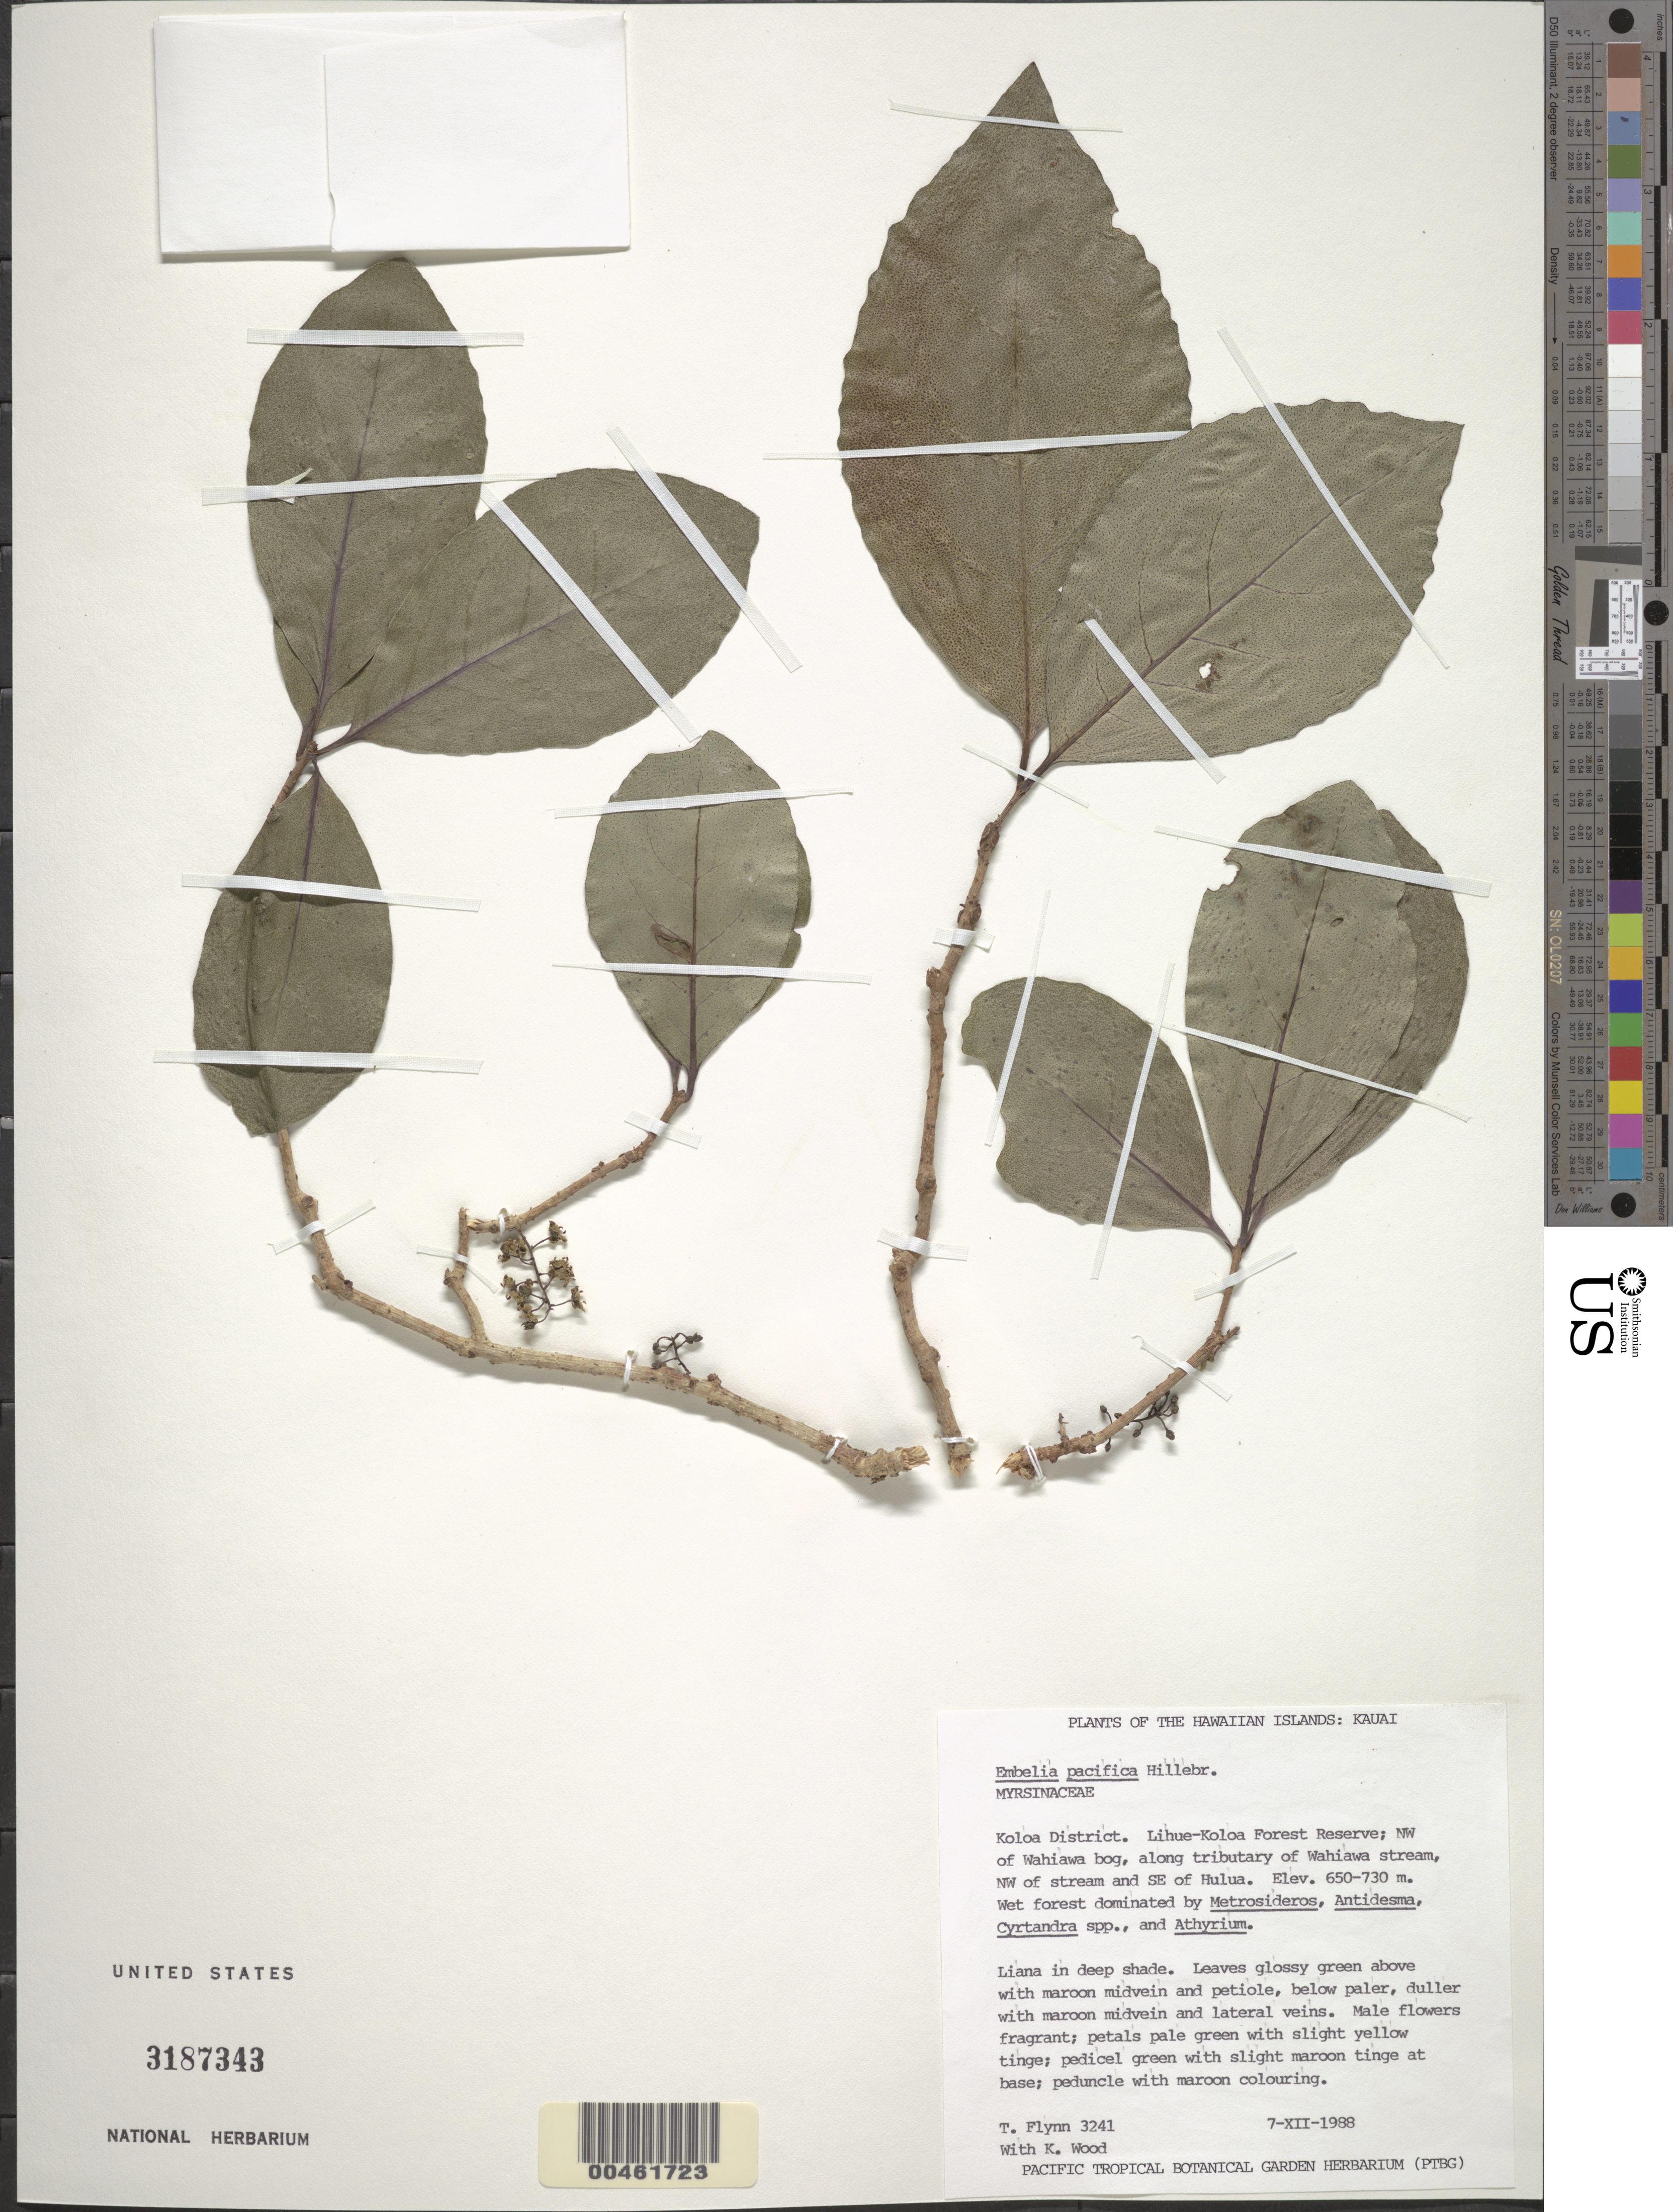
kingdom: Plantae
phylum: Tracheophyta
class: Magnoliopsida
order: Ericales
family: Primulaceae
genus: Embelia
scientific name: Embelia pacifica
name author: Hillebr.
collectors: T. W. Flynn & K. Wood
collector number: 3241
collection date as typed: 7 Dec 1988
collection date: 1988-12-07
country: United States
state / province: Hawaii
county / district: Kauai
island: Kaua'i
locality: Koloa District, Lihue-Koloa Forest Reserve, NW of Wahiawa bog, along tributary of Wahiawa Stream, NW of stream and SE of Hulua.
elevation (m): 650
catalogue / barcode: US 3187343